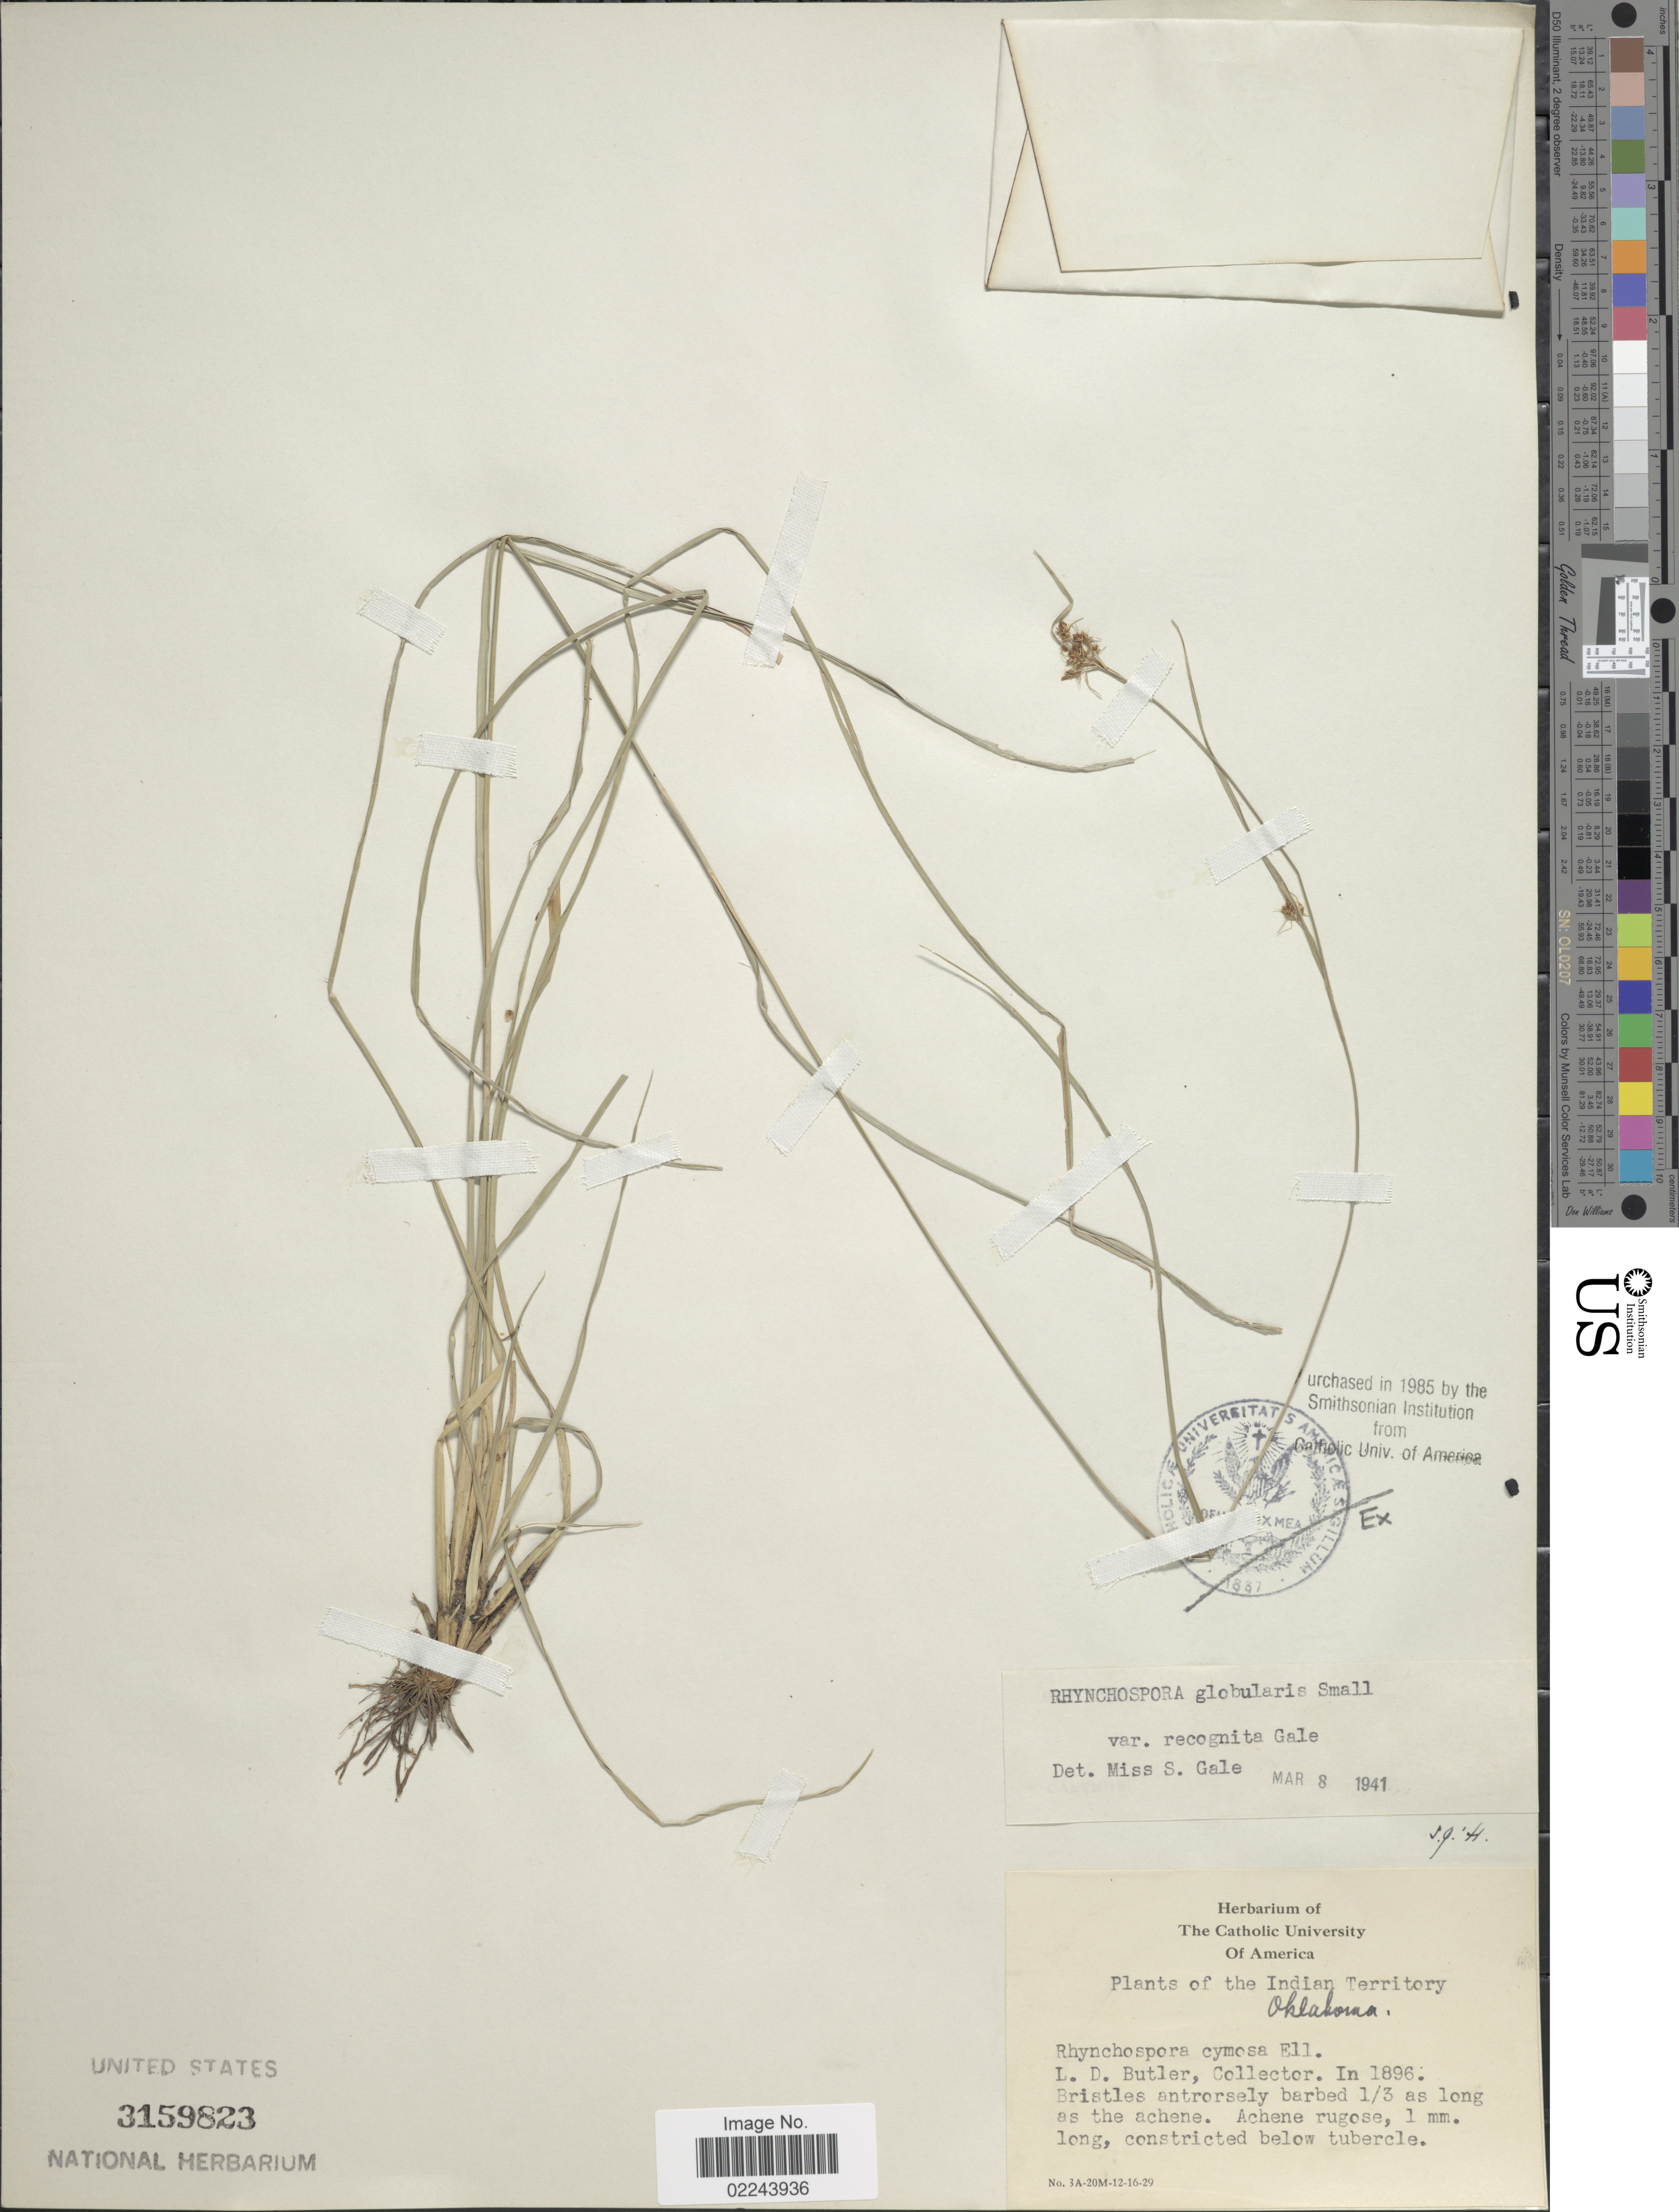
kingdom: Plantae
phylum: Tracheophyta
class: Liliopsida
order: Poales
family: Cyperaceae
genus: Rhynchospora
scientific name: Rhynchospora recognita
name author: (Gale) Kral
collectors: L. Butler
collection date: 1896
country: United States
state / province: Oklahoma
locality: Indian Territory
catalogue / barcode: US 3159823